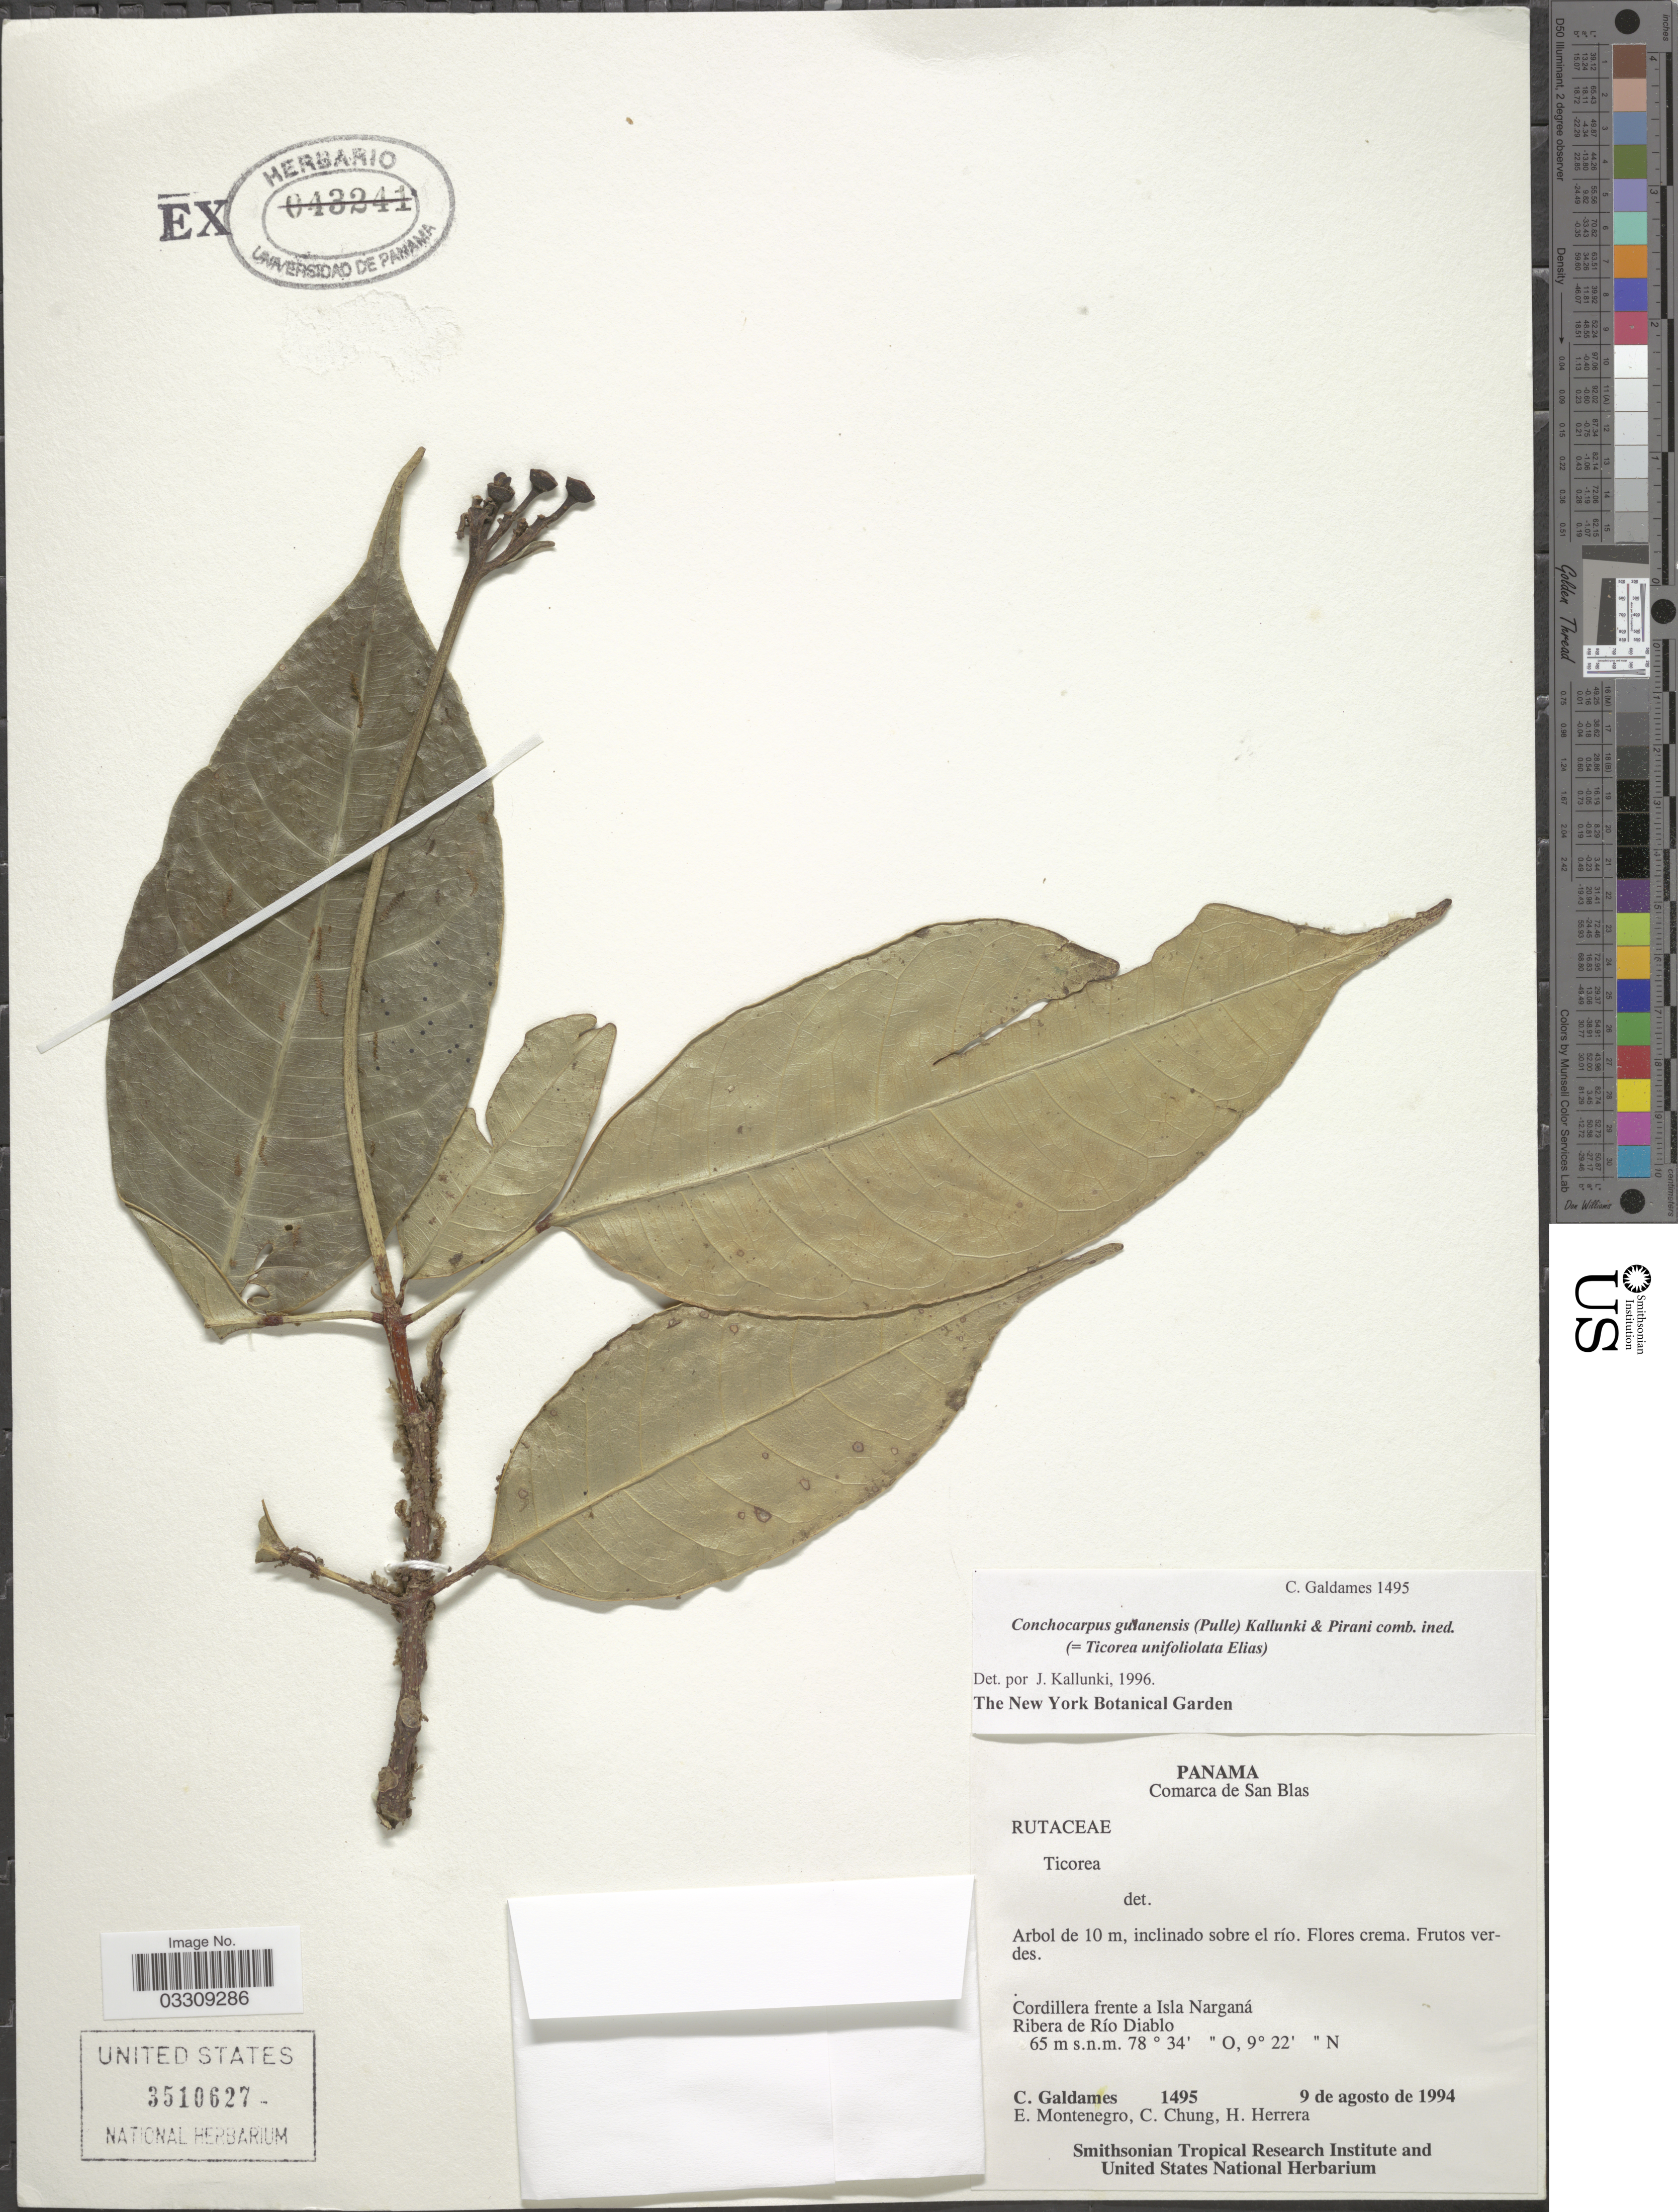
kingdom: Plantae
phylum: Tracheophyta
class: Magnoliopsida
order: Sapindales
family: Rutaceae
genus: Conchocarpus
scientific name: Conchocarpus guyanensis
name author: (Pulle) Kallunki & Pirani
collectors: C. Galdames, E. Montenegro, C. Chung & H. Herrera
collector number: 1495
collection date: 1994-08-09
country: Panama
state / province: Kuna Yala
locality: Comarca de San Blas. Cordillera frente a Isla Narganá. Ribera de Río Diablo.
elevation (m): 65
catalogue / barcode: US 3510627